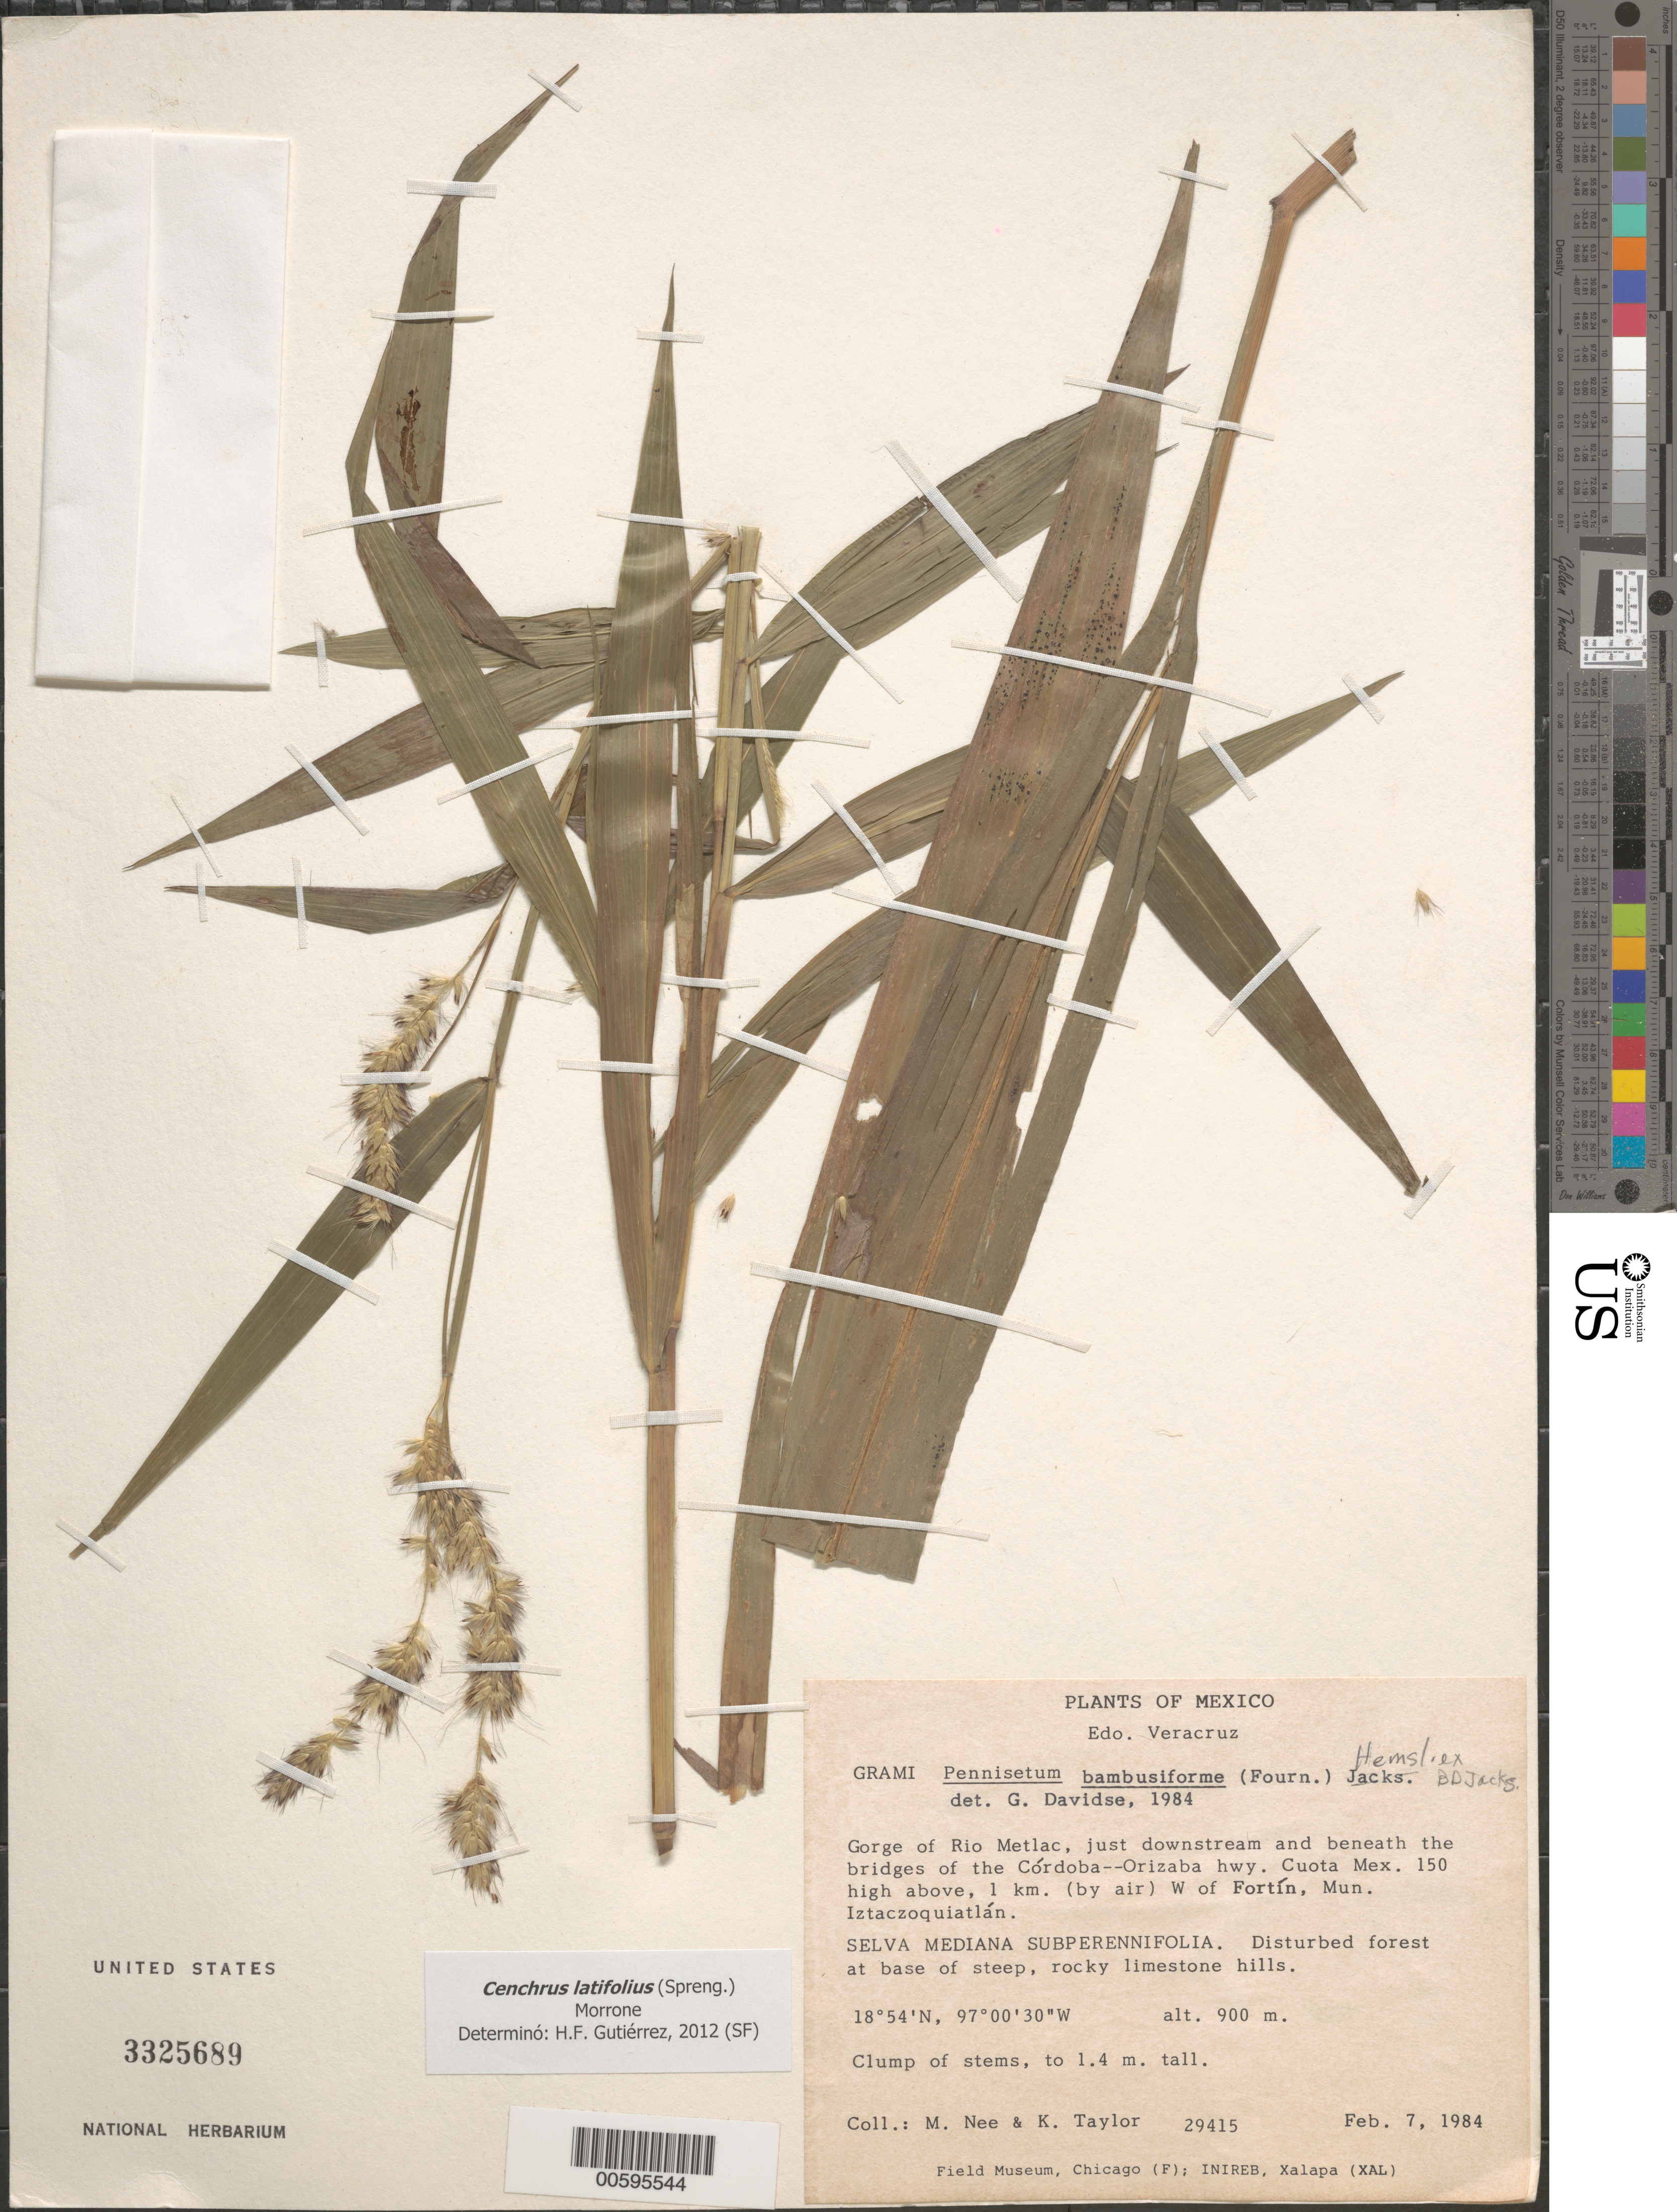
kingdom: Plantae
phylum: Tracheophyta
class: Liliopsida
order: Poales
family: Poaceae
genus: Cenchrus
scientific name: Cenchrus latifolius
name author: (Spreng.) Morrone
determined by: Gutiérrez, H. F.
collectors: M. Nee & K. Taylor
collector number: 29415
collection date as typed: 7 Feb 1984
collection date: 1984-02-07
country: Mexico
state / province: Veracruz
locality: Gorge of Rio Metlac, just downstream & beneath the bridges of the Córdoba--Orizaba hwy Cuota Mex 150 high above, 1 km (by air...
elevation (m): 900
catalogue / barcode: US 3325689